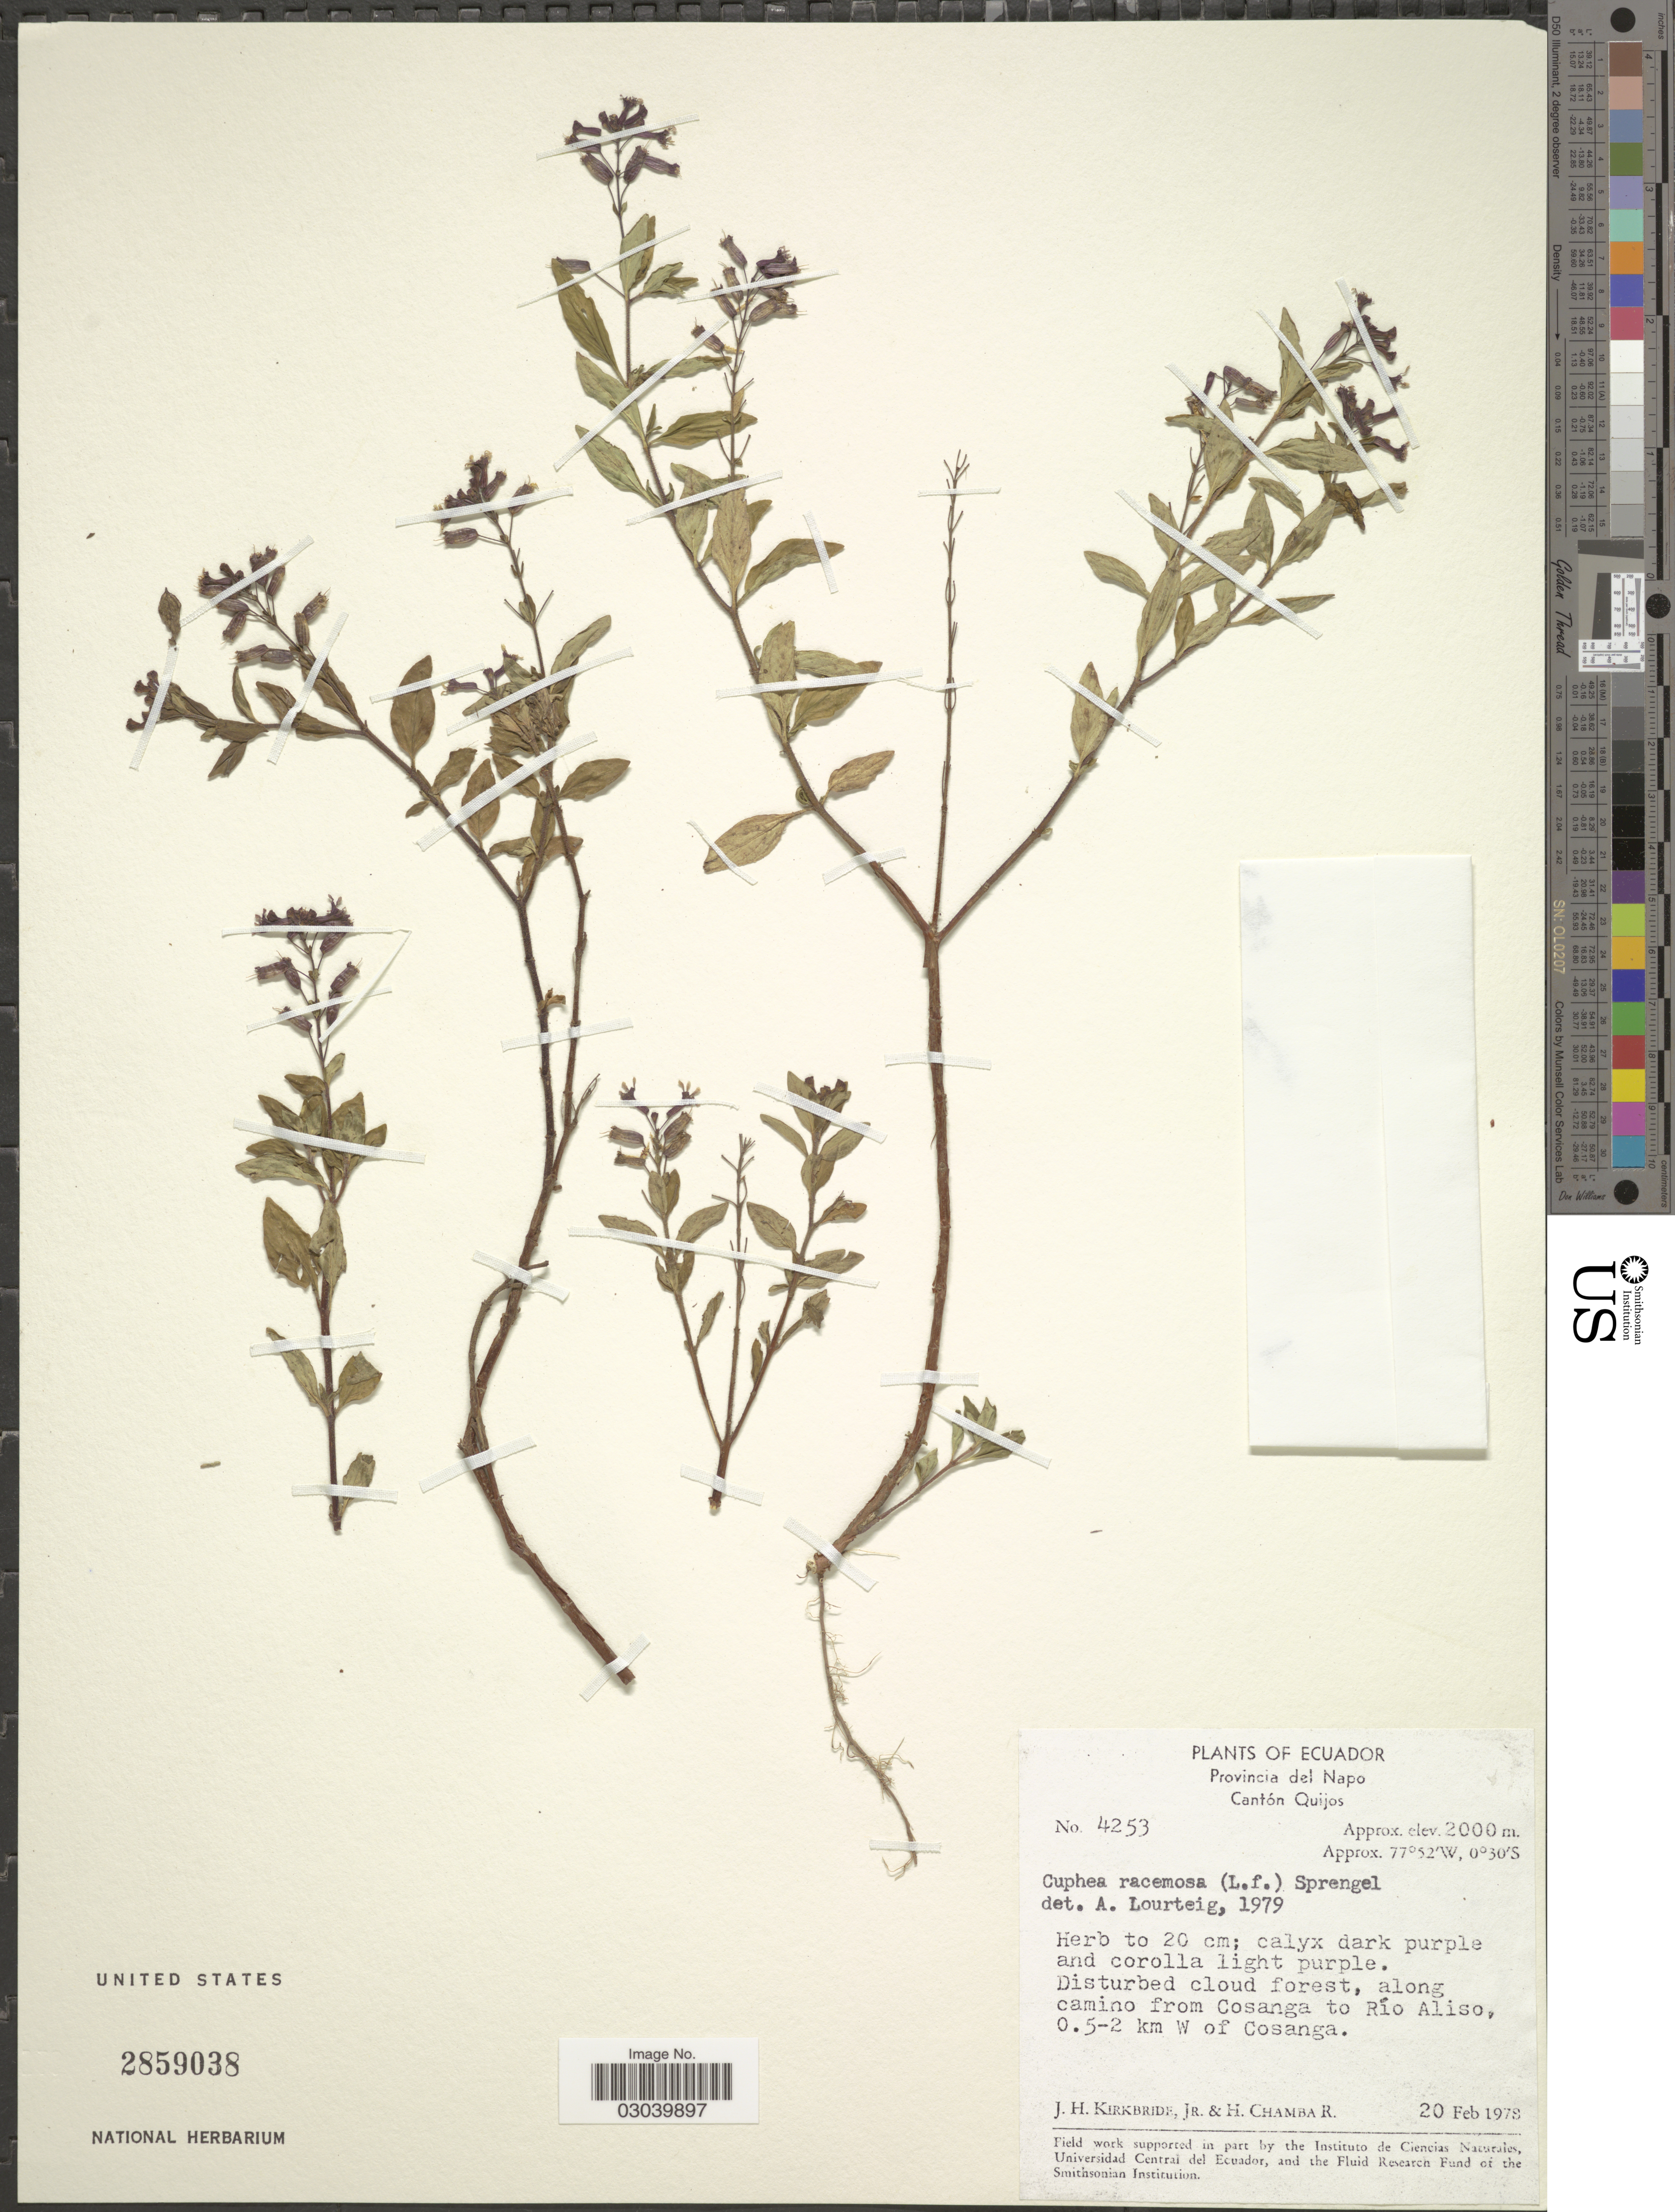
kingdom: Plantae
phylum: Tracheophyta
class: Magnoliopsida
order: Myrtales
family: Lythraceae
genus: Cuphea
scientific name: Cuphea racemosa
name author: (L. f.) Spreng.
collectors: J. H. Kirkbride & H. Chamba R.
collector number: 4253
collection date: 1978-02-20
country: Ecuador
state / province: Napo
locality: Cantón Quijos, along camino from Cosanga to Río Aliso, 0.5-2 km W of Cosanga.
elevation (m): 2000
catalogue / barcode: US 2859038